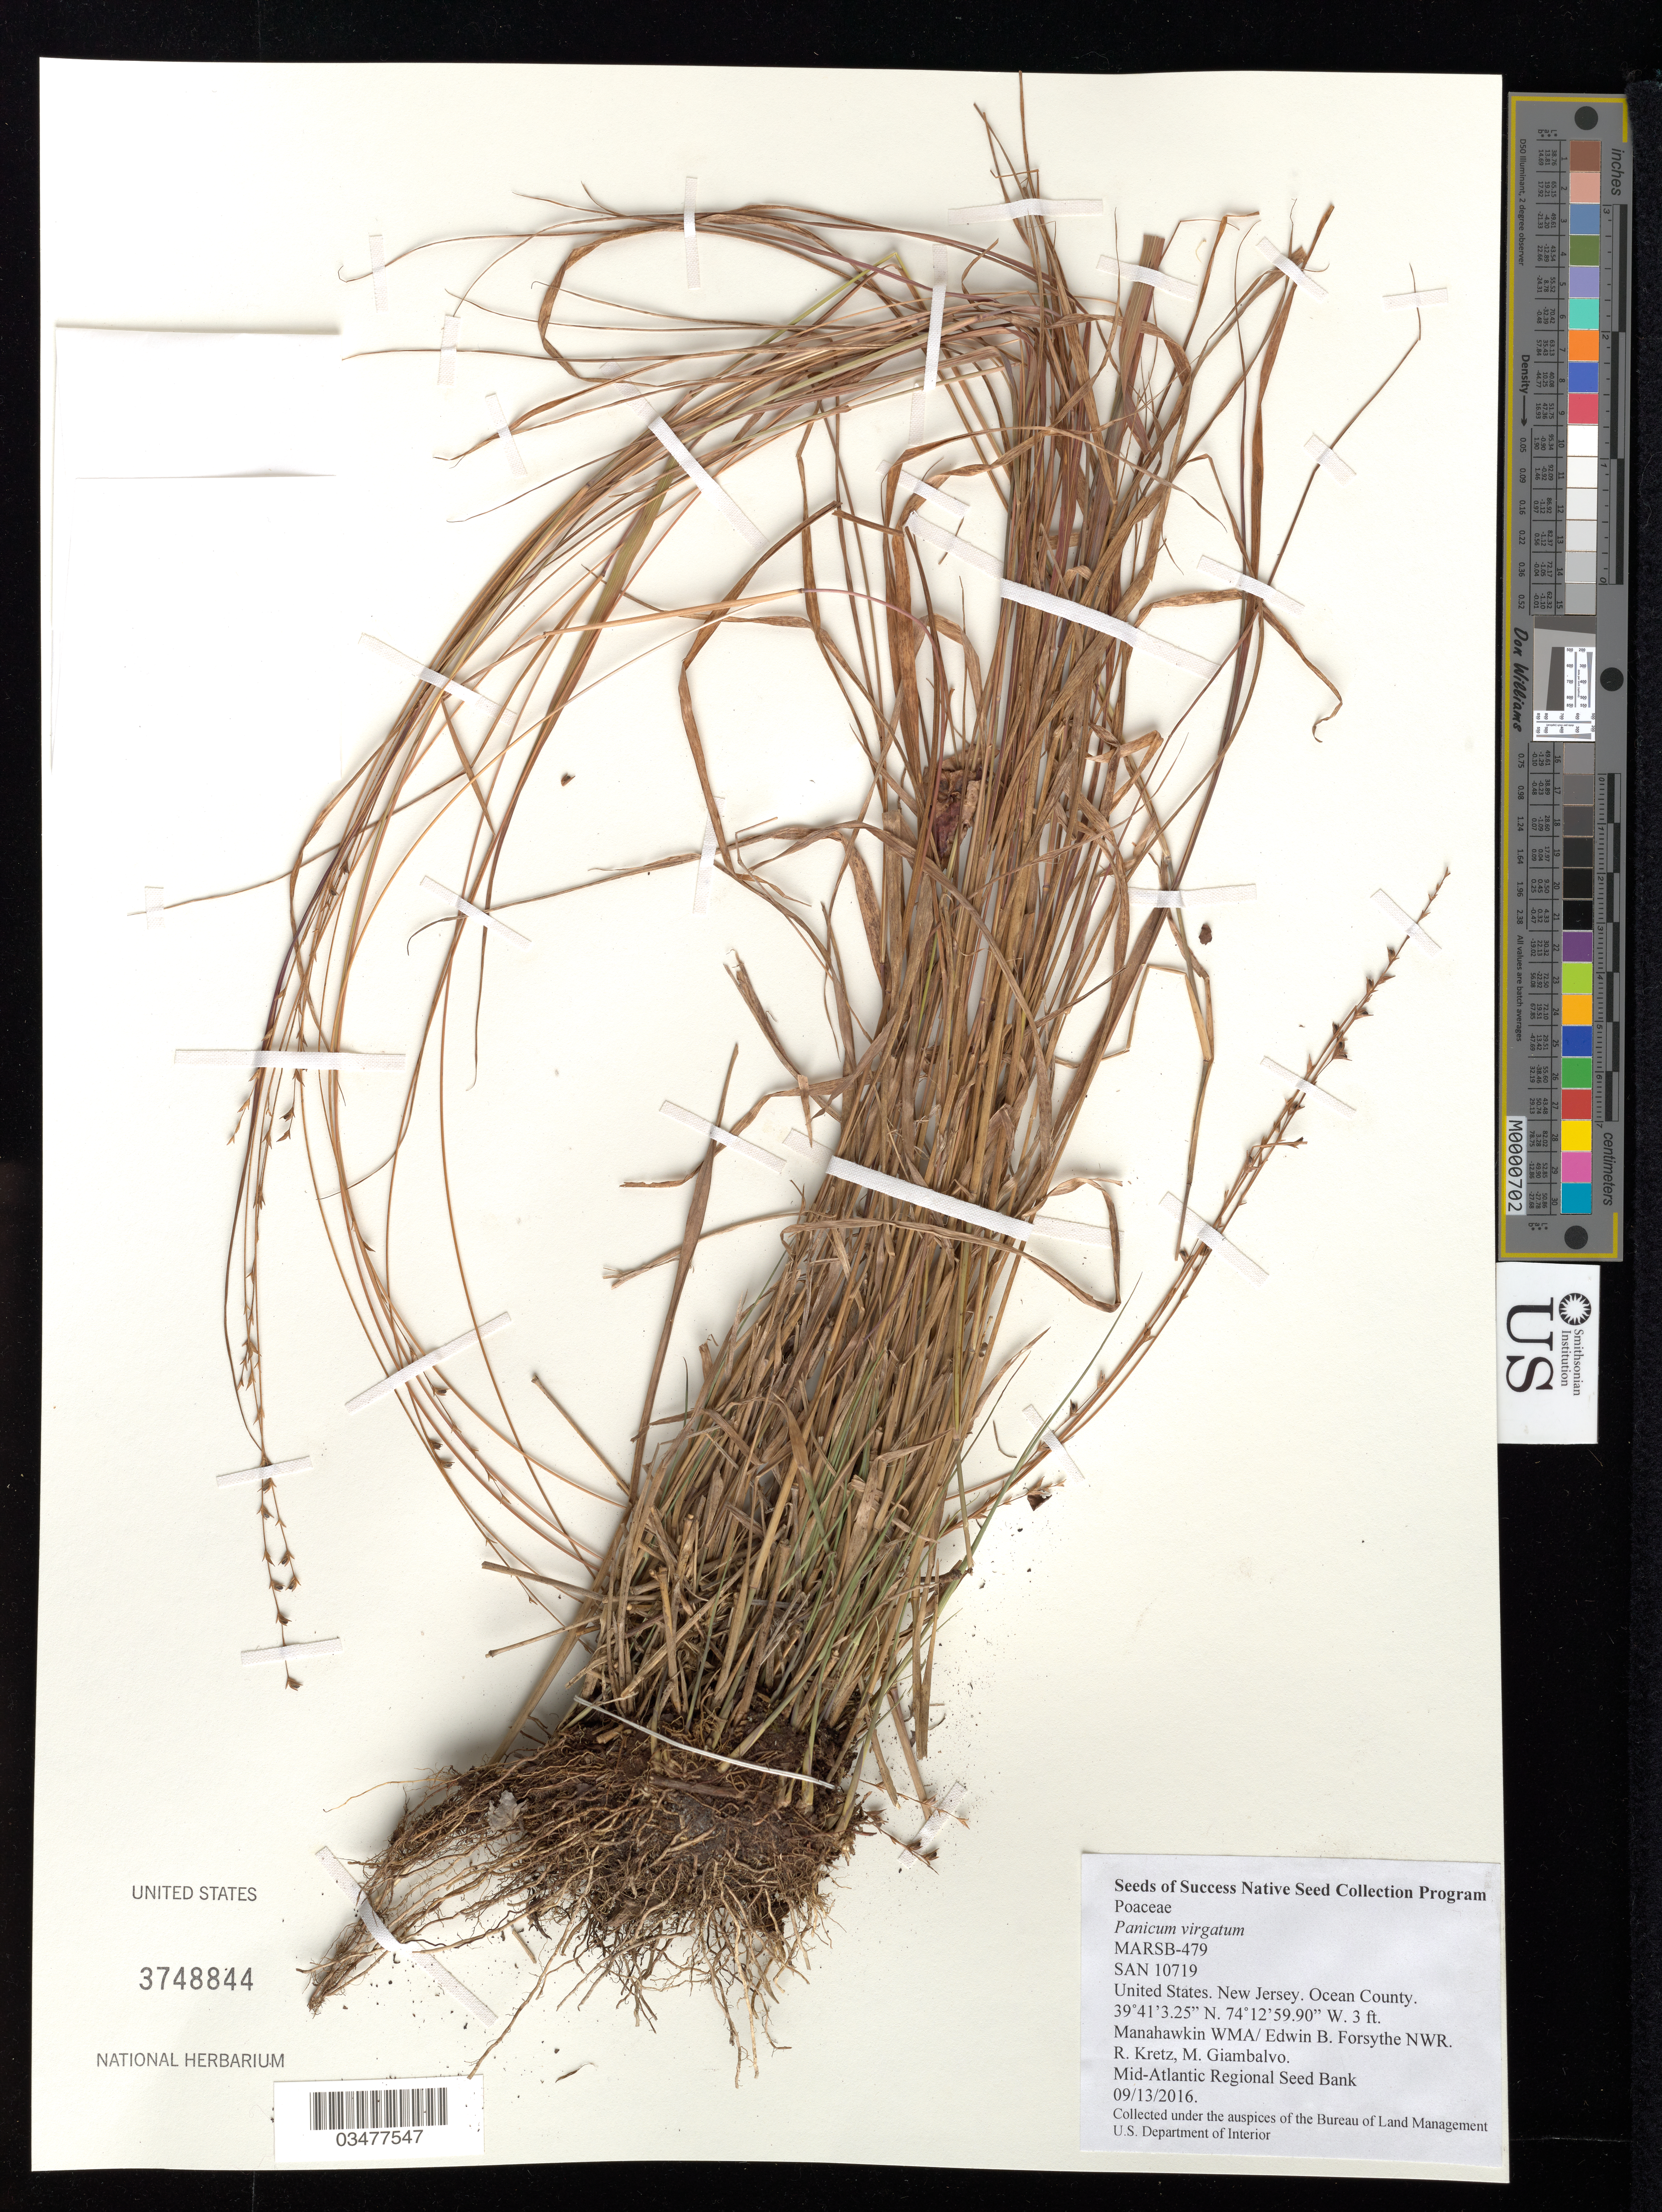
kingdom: Plantae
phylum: Tracheophyta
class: Liliopsida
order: Poales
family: Poaceae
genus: Panicum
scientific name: Panicum virgatum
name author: L.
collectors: R. Kretz & M. Giambalvo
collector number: MARSB-479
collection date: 2016-09-13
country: United States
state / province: New Jersey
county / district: Ocean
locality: Manahawkin Wildlife Management Area/ Edwin B. Forsythe National Wildlife Refuge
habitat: Tidal brackish marsh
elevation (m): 1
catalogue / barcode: US 3748844